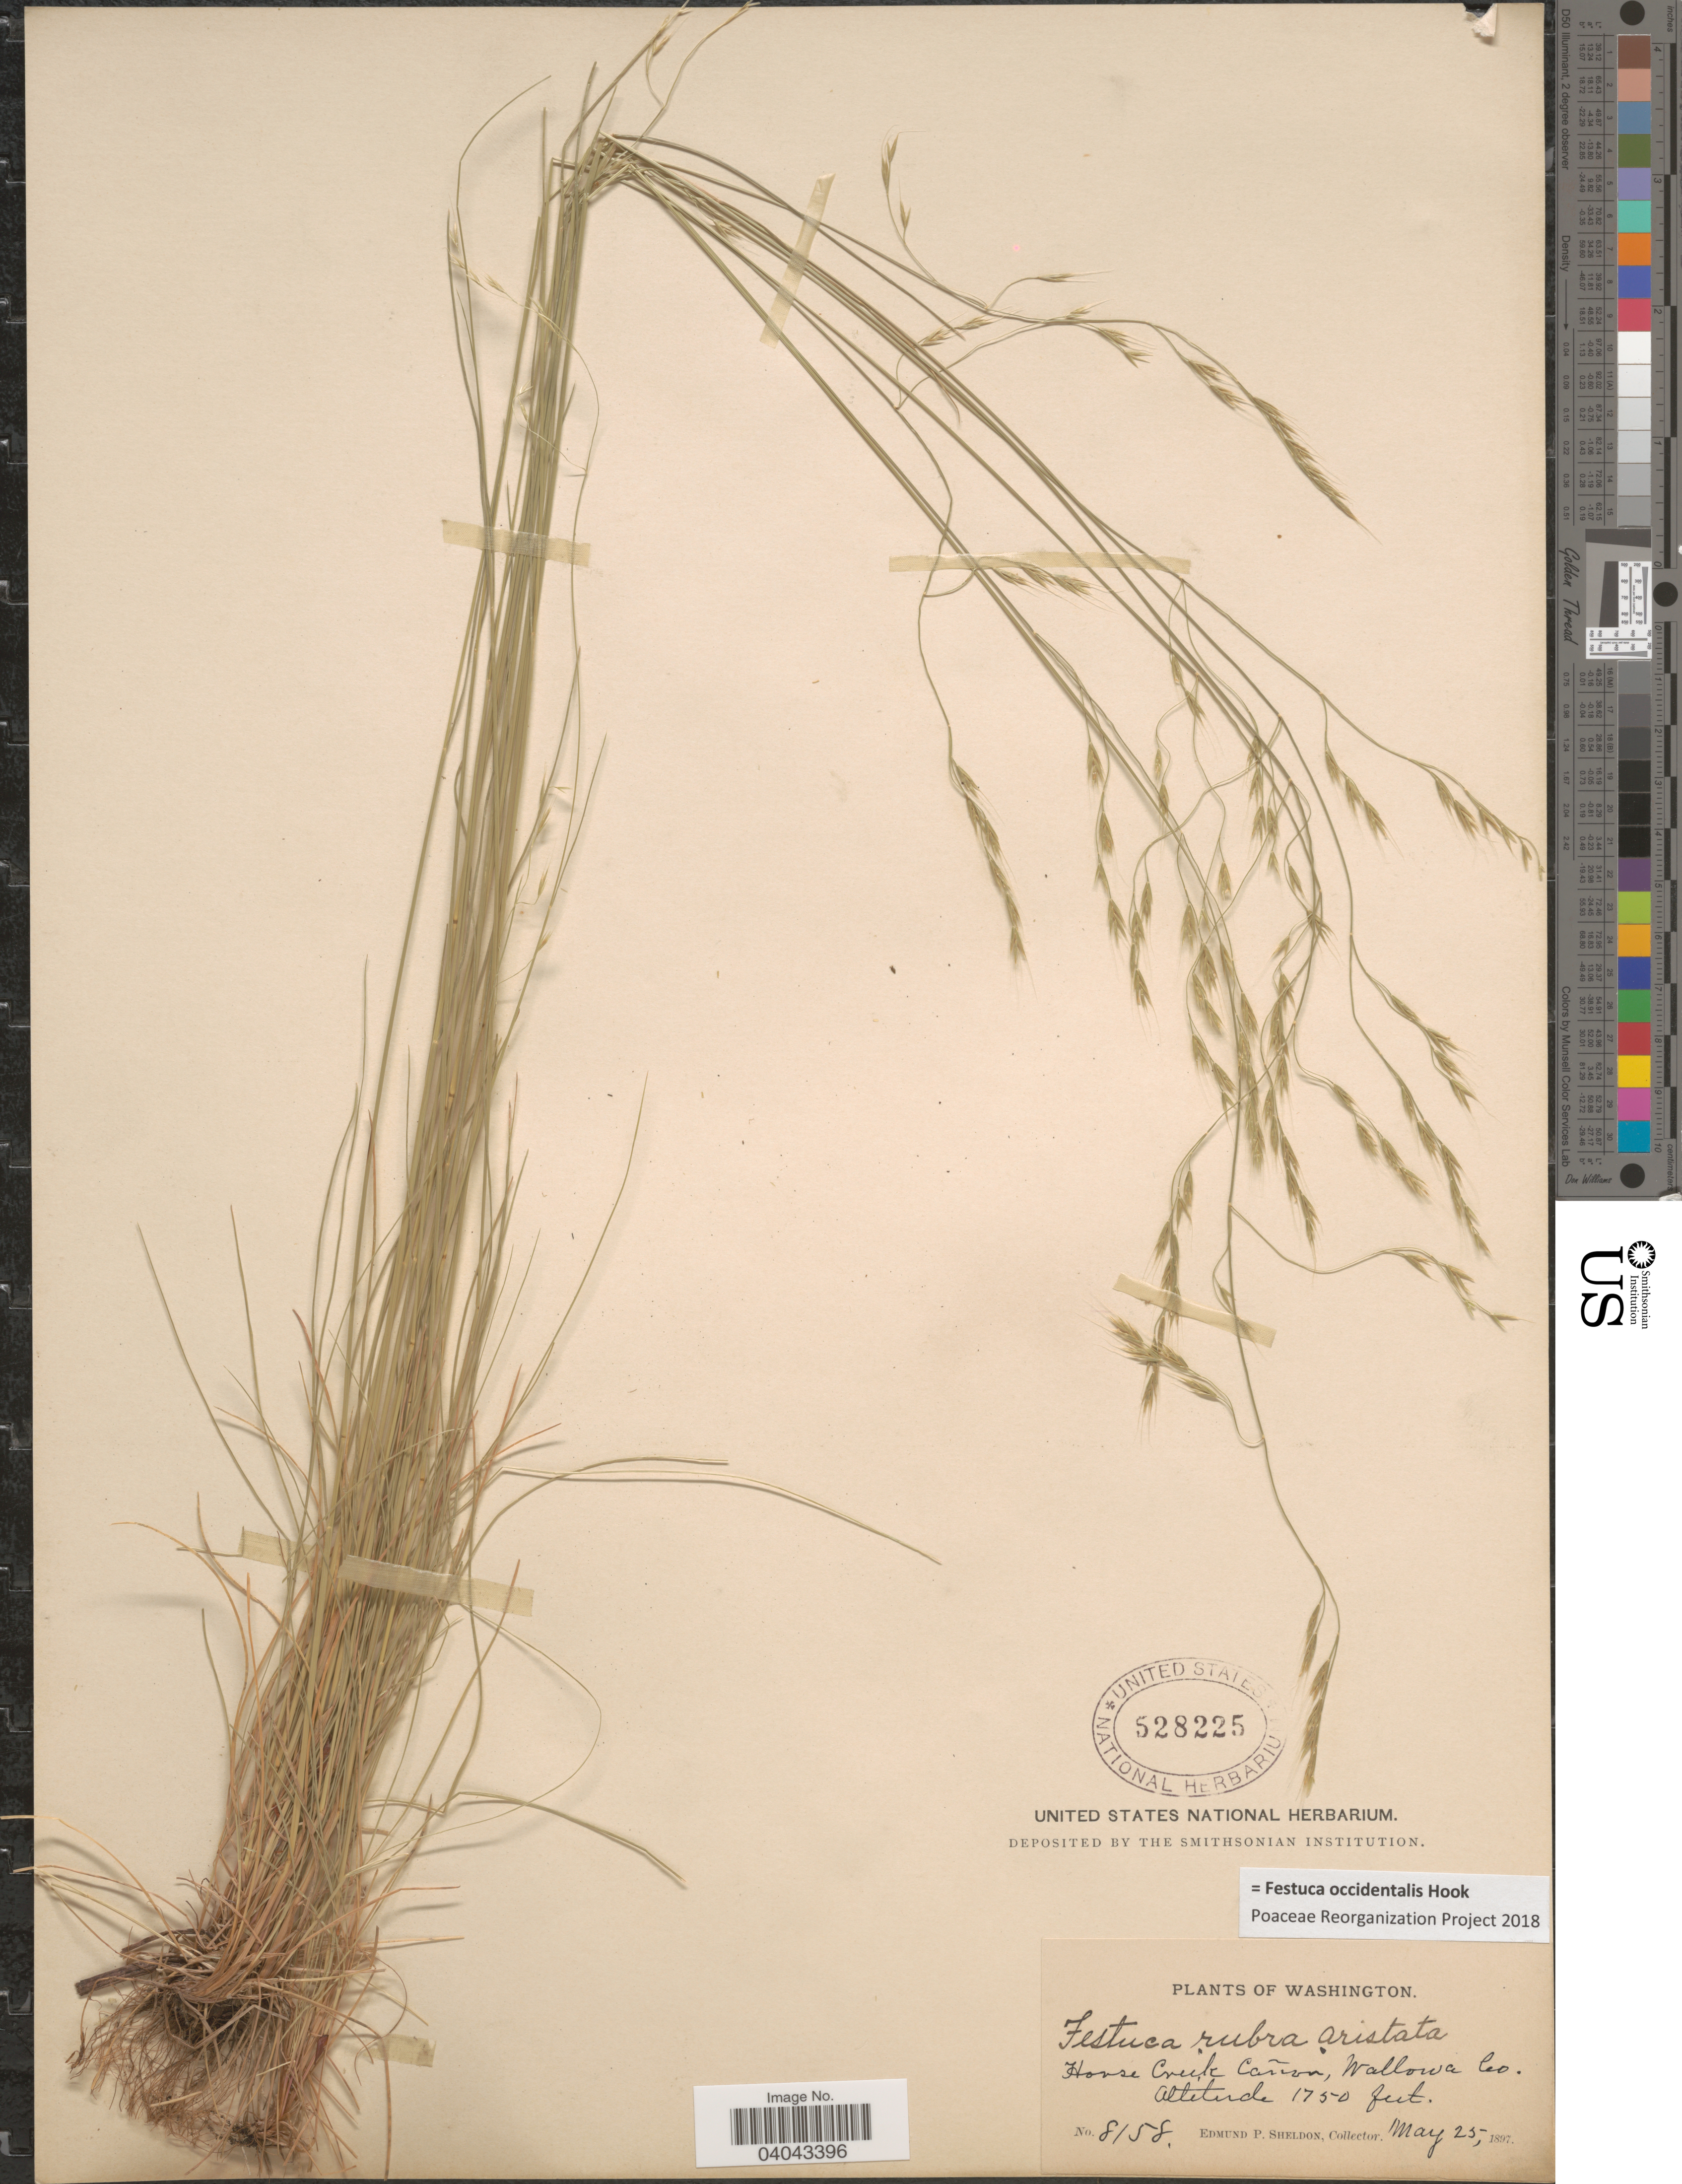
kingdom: Plantae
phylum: Tracheophyta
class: Liliopsida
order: Poales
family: Poaceae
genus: Festuca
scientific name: Festuca occidentalis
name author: Hook.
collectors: E. P. Sheldon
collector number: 8158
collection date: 1897-05-25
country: United States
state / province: Oregon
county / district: Wallowa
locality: Horse Creek Cañon, Wallowa Co.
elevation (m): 533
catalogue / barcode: US 528225